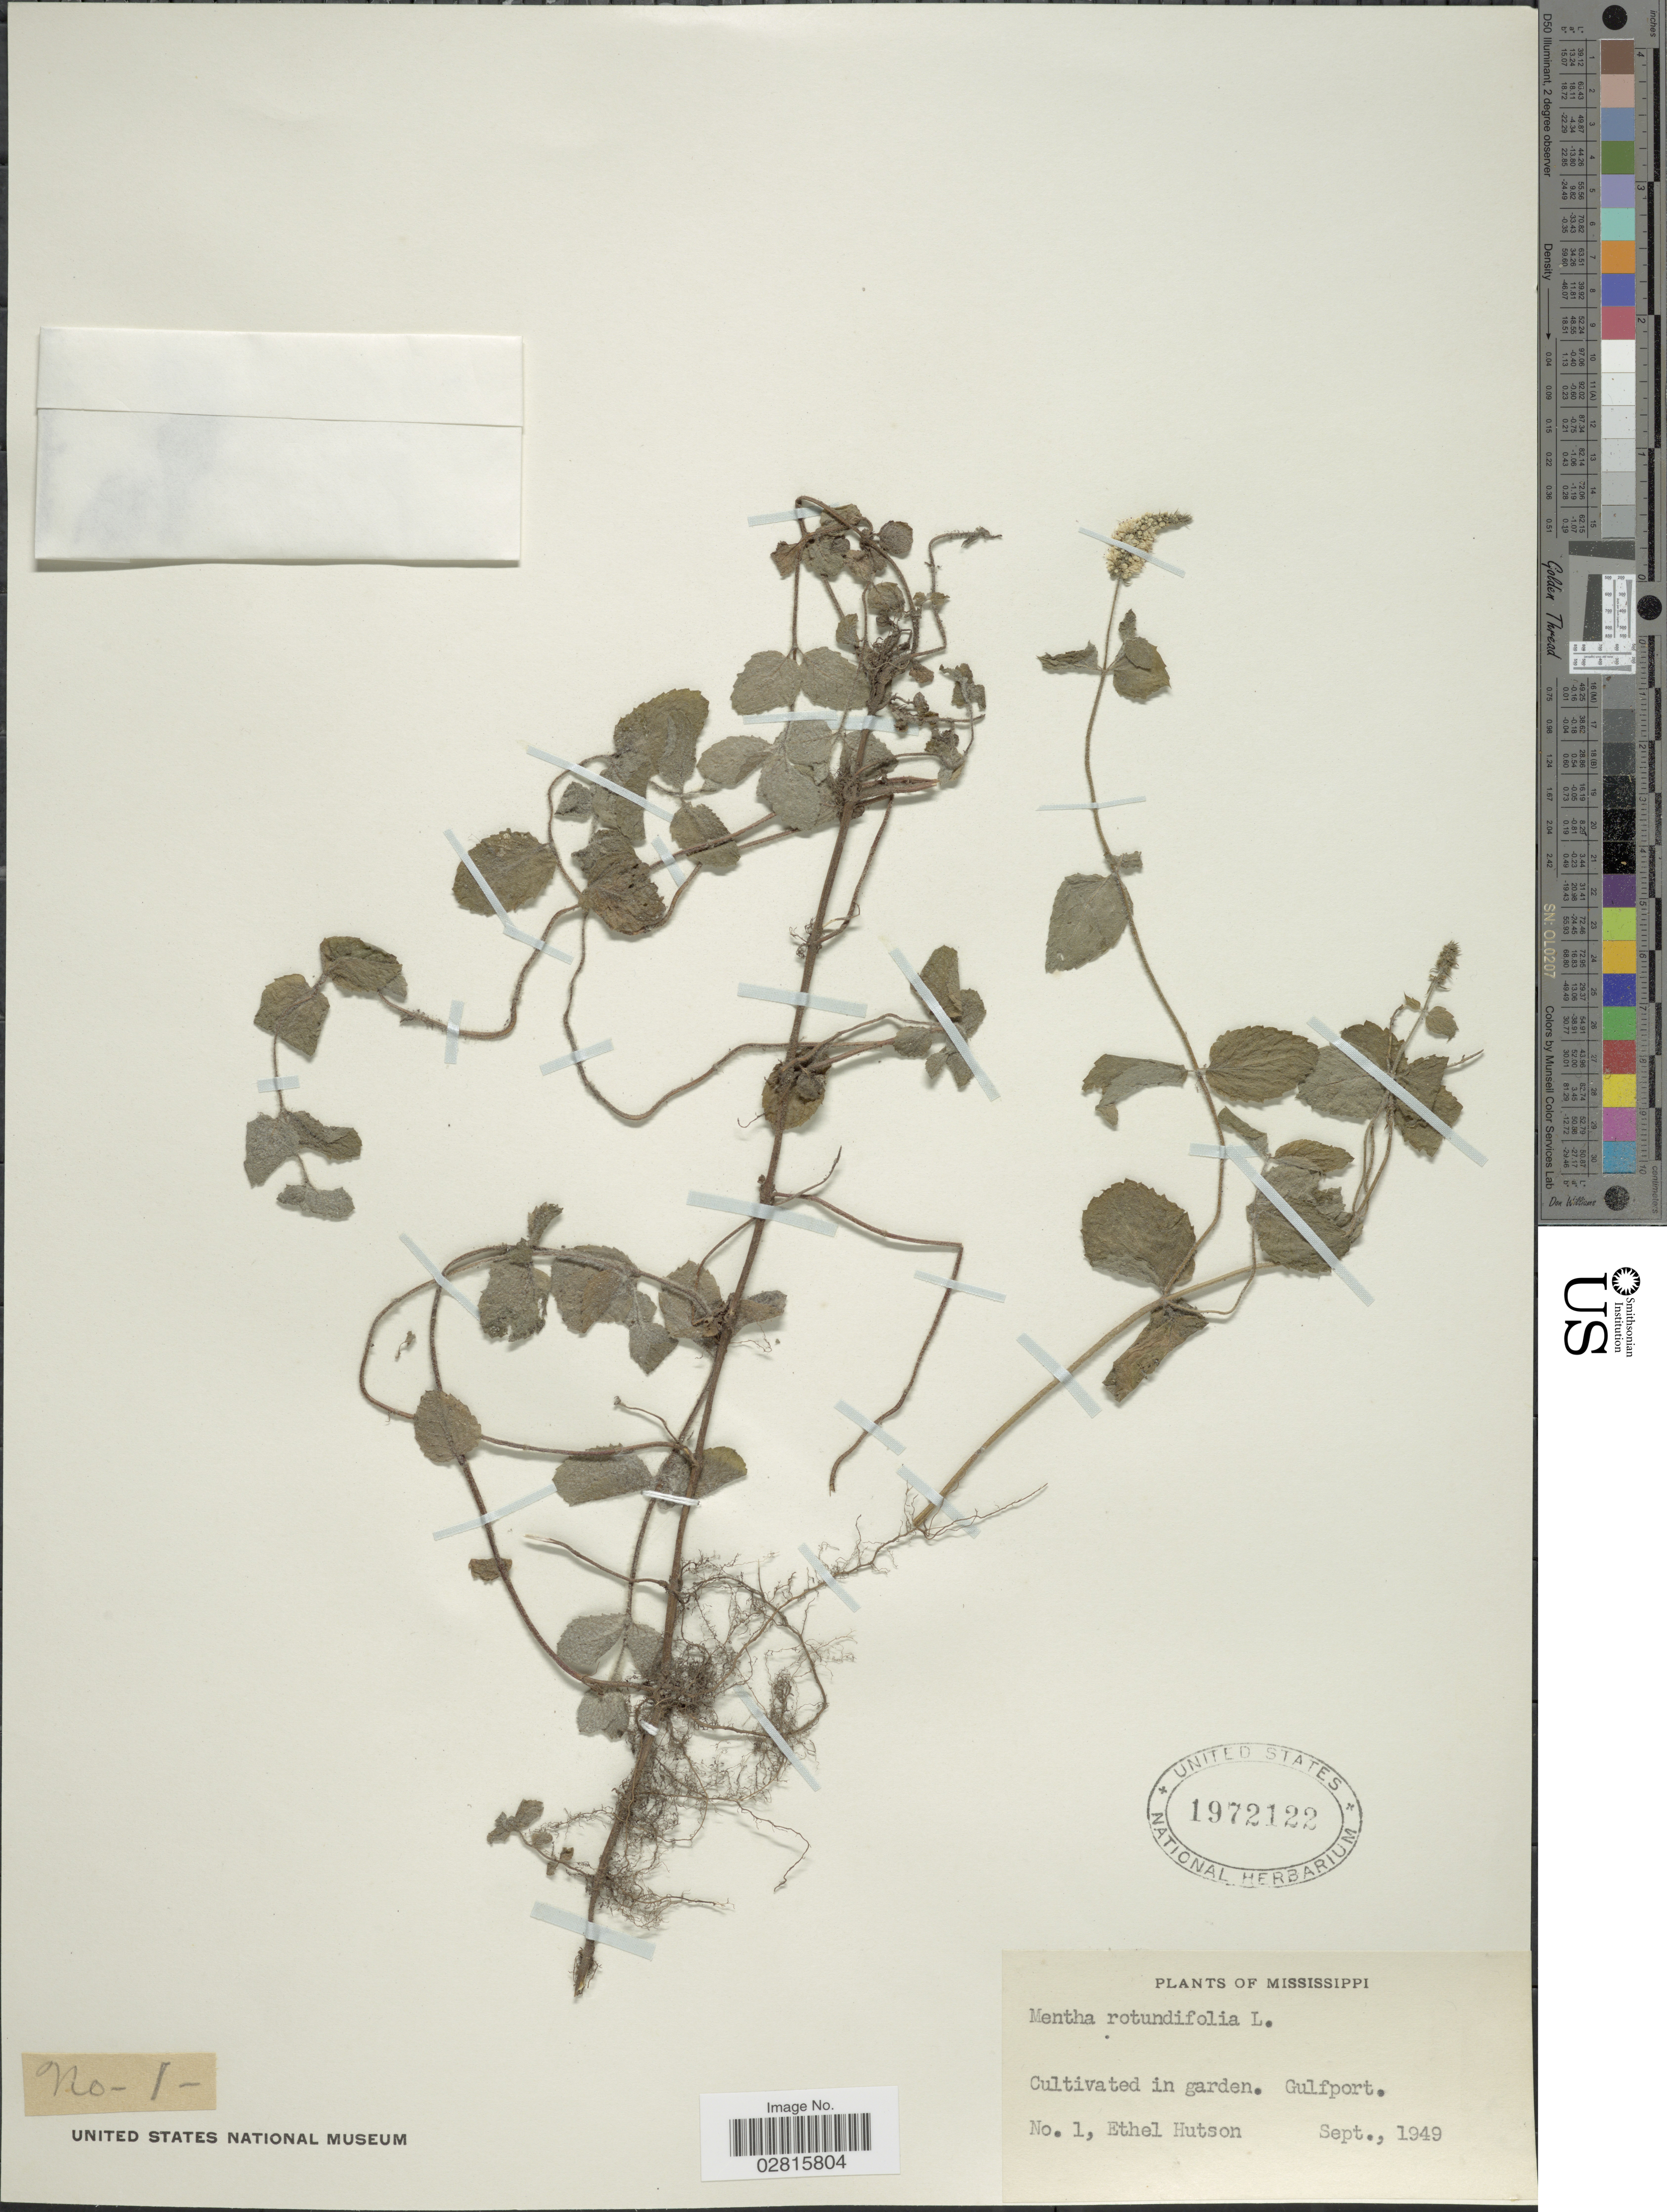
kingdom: Plantae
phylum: Tracheophyta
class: Magnoliopsida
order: Lamiales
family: Lamiaceae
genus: Mentha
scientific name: Mentha rotundifolia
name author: (L.) Huds.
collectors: E. Hutson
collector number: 1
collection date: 1949-09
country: United States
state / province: Mississippi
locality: Cultivated in garden. Gulfport.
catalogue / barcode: US 1972122